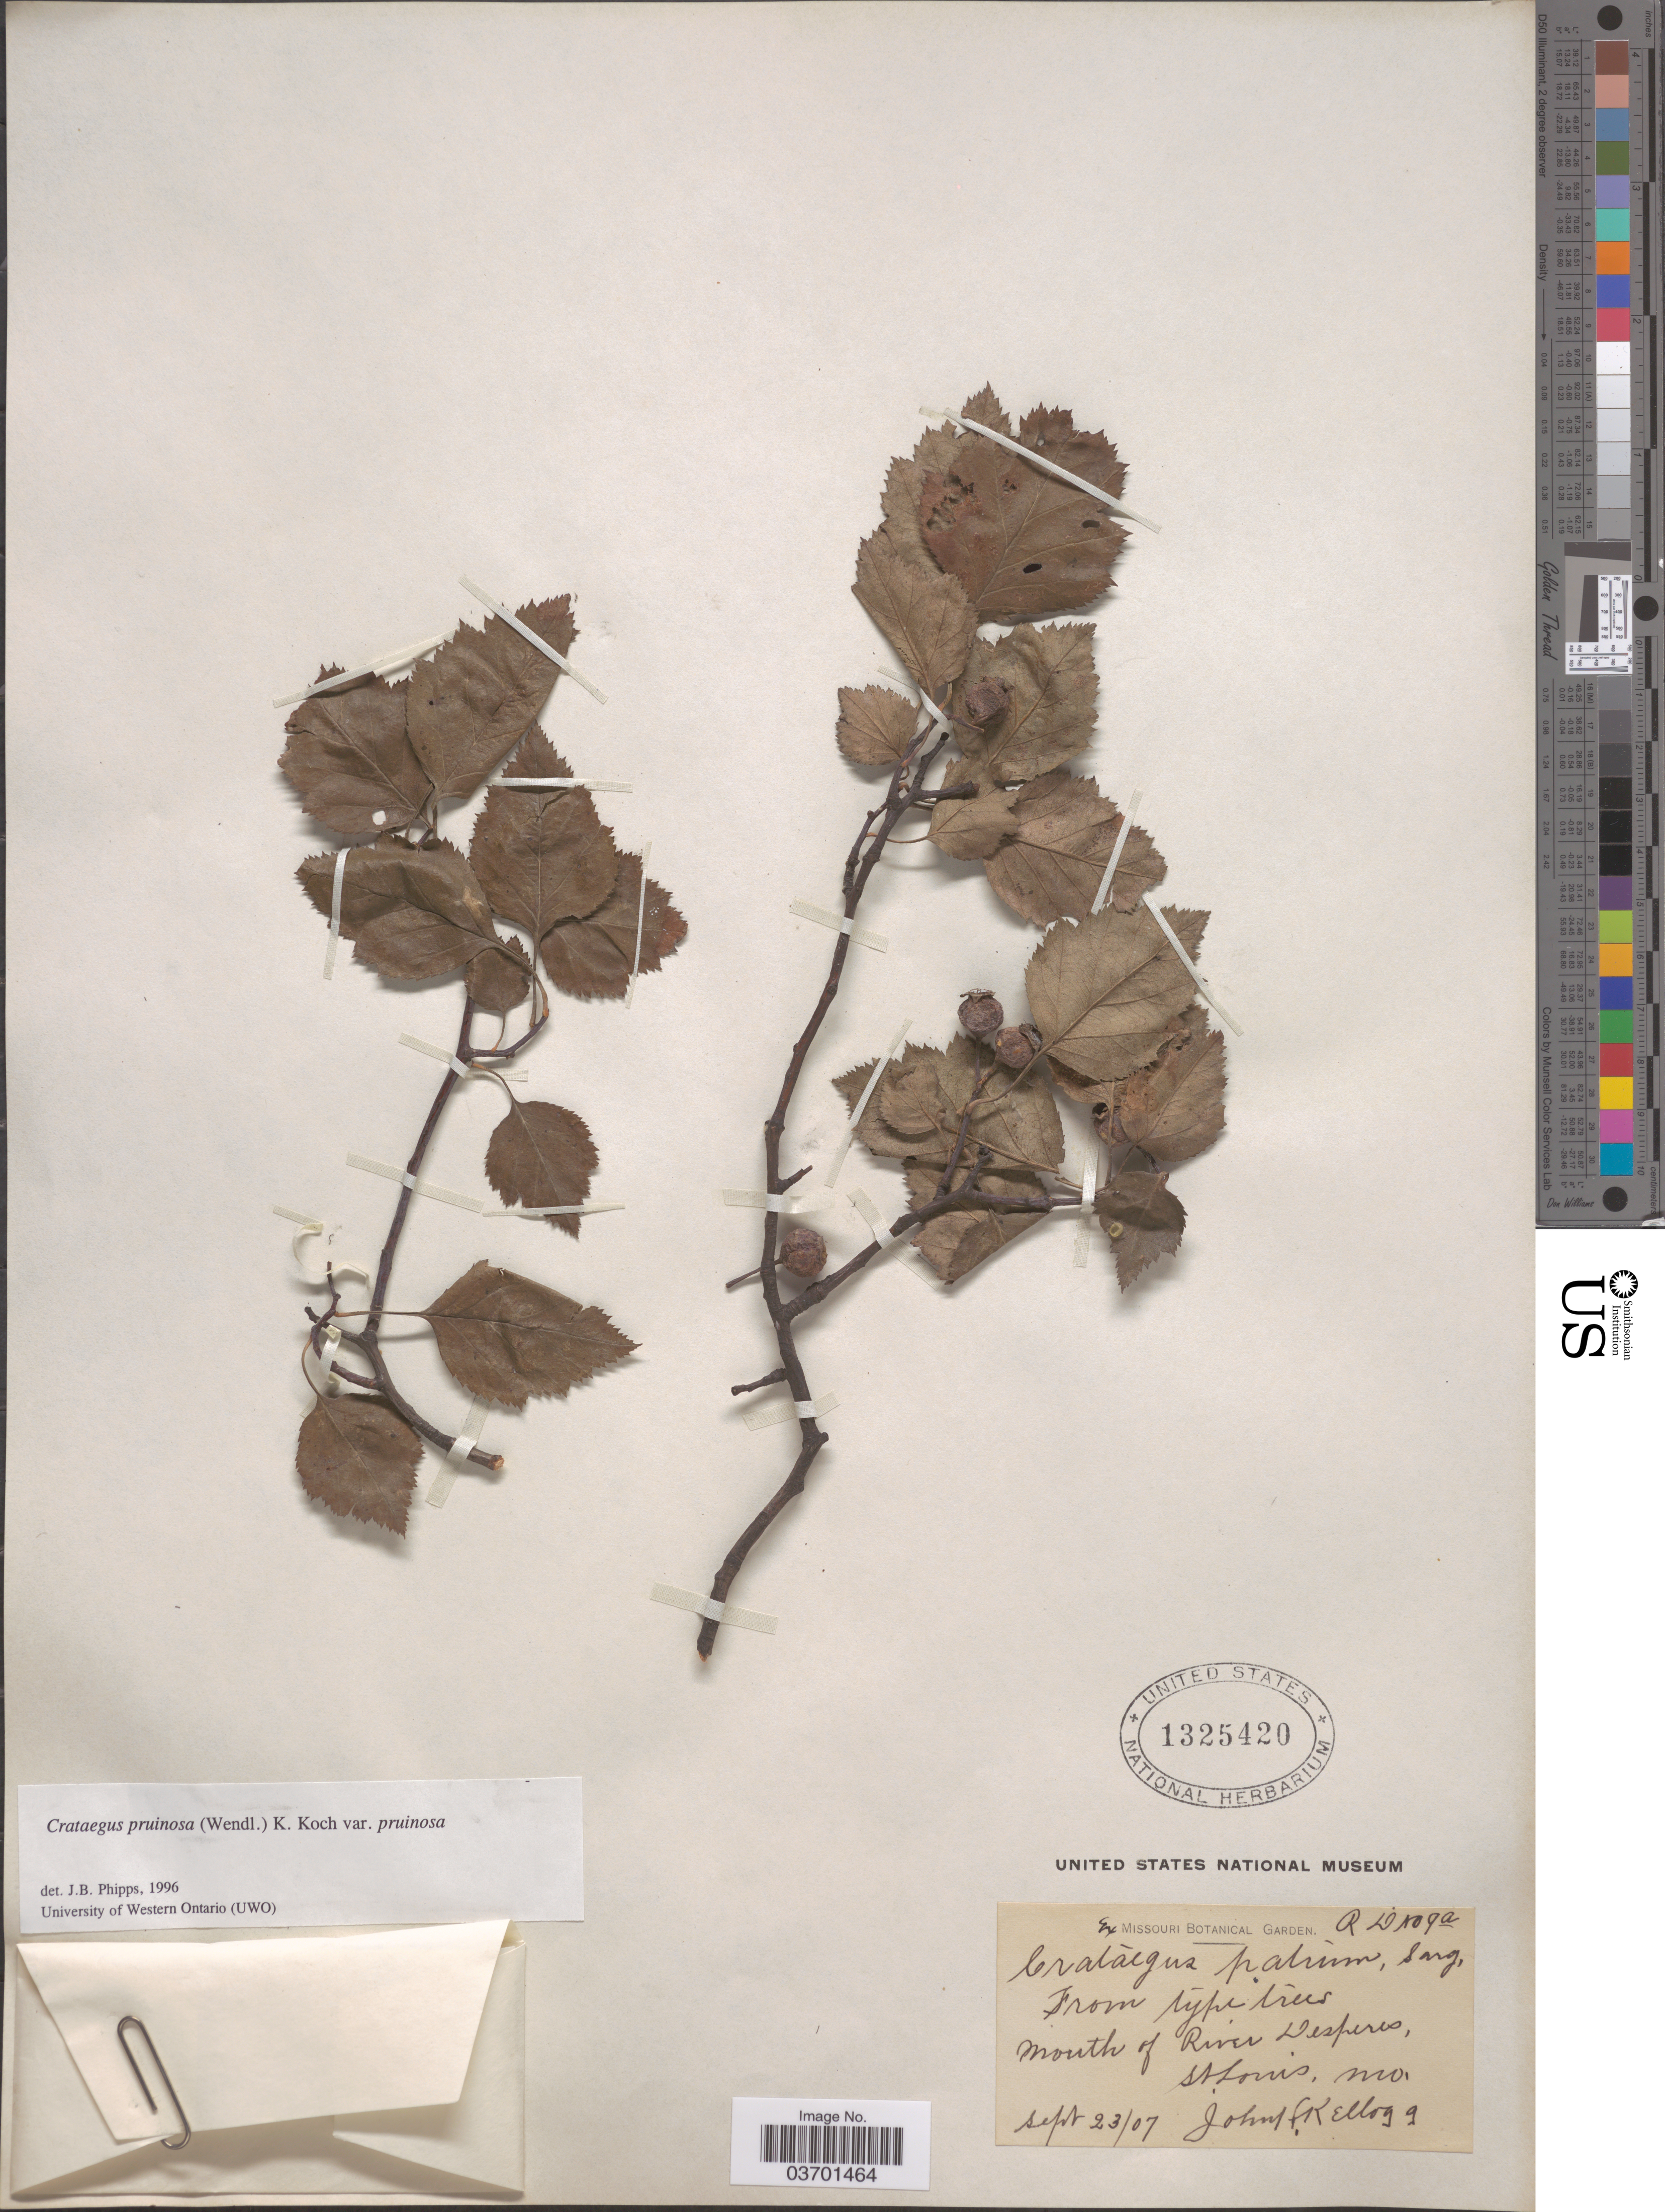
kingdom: Plantae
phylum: Tracheophyta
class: Magnoliopsida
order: Rosales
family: Rosaceae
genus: Crataegus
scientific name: Crataegus pruinosa var. pruinosa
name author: (H.L. Wendl.) K. Koch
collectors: J. H. Kellogg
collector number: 9a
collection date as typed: Transcribed d/m/y: 23/9/7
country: United States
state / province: Missouri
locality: Mouth of River Desperes, St. Louis.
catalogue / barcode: US 1325420